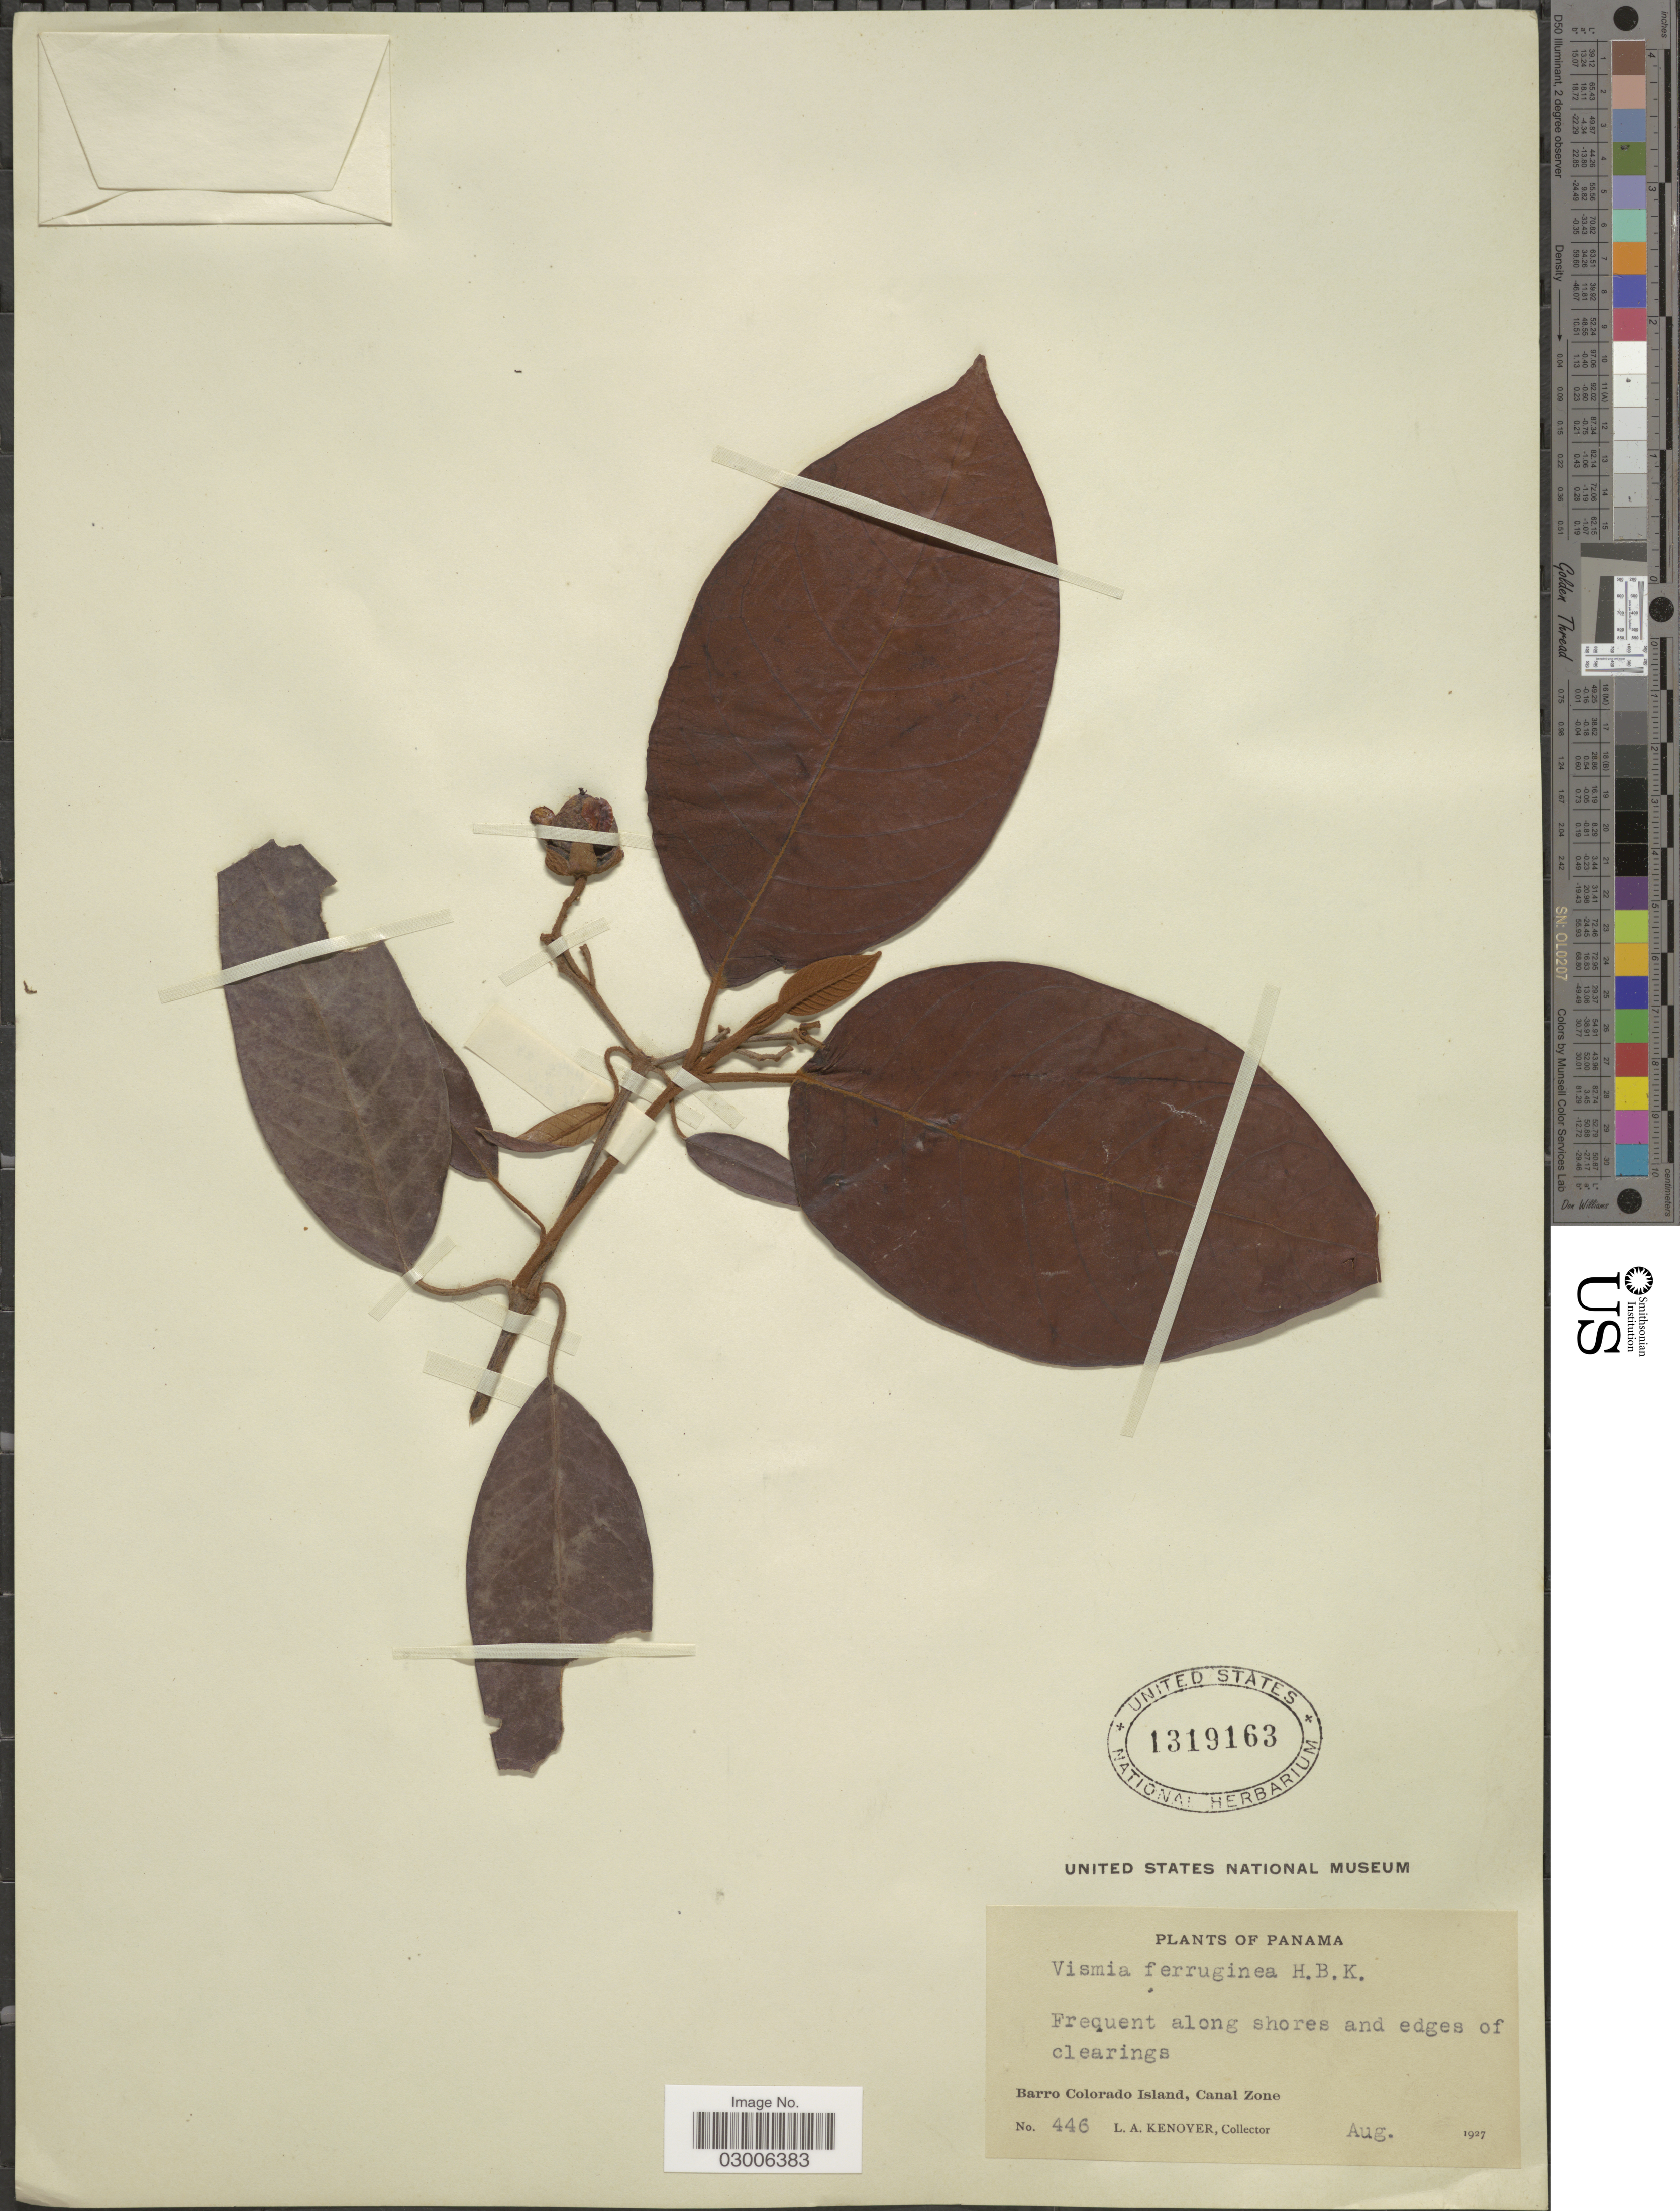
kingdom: Plantae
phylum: Tracheophyta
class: Magnoliopsida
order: Malpighiales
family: Hypericaceae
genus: Vismia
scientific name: Vismia sp.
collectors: L. A. Kenoyer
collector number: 446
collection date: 1927-08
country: Panama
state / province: Panamá Oeste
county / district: Canal Zone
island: Barro Colorado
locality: Barro Colorado Island, Canal Zone.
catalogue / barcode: US 1319163